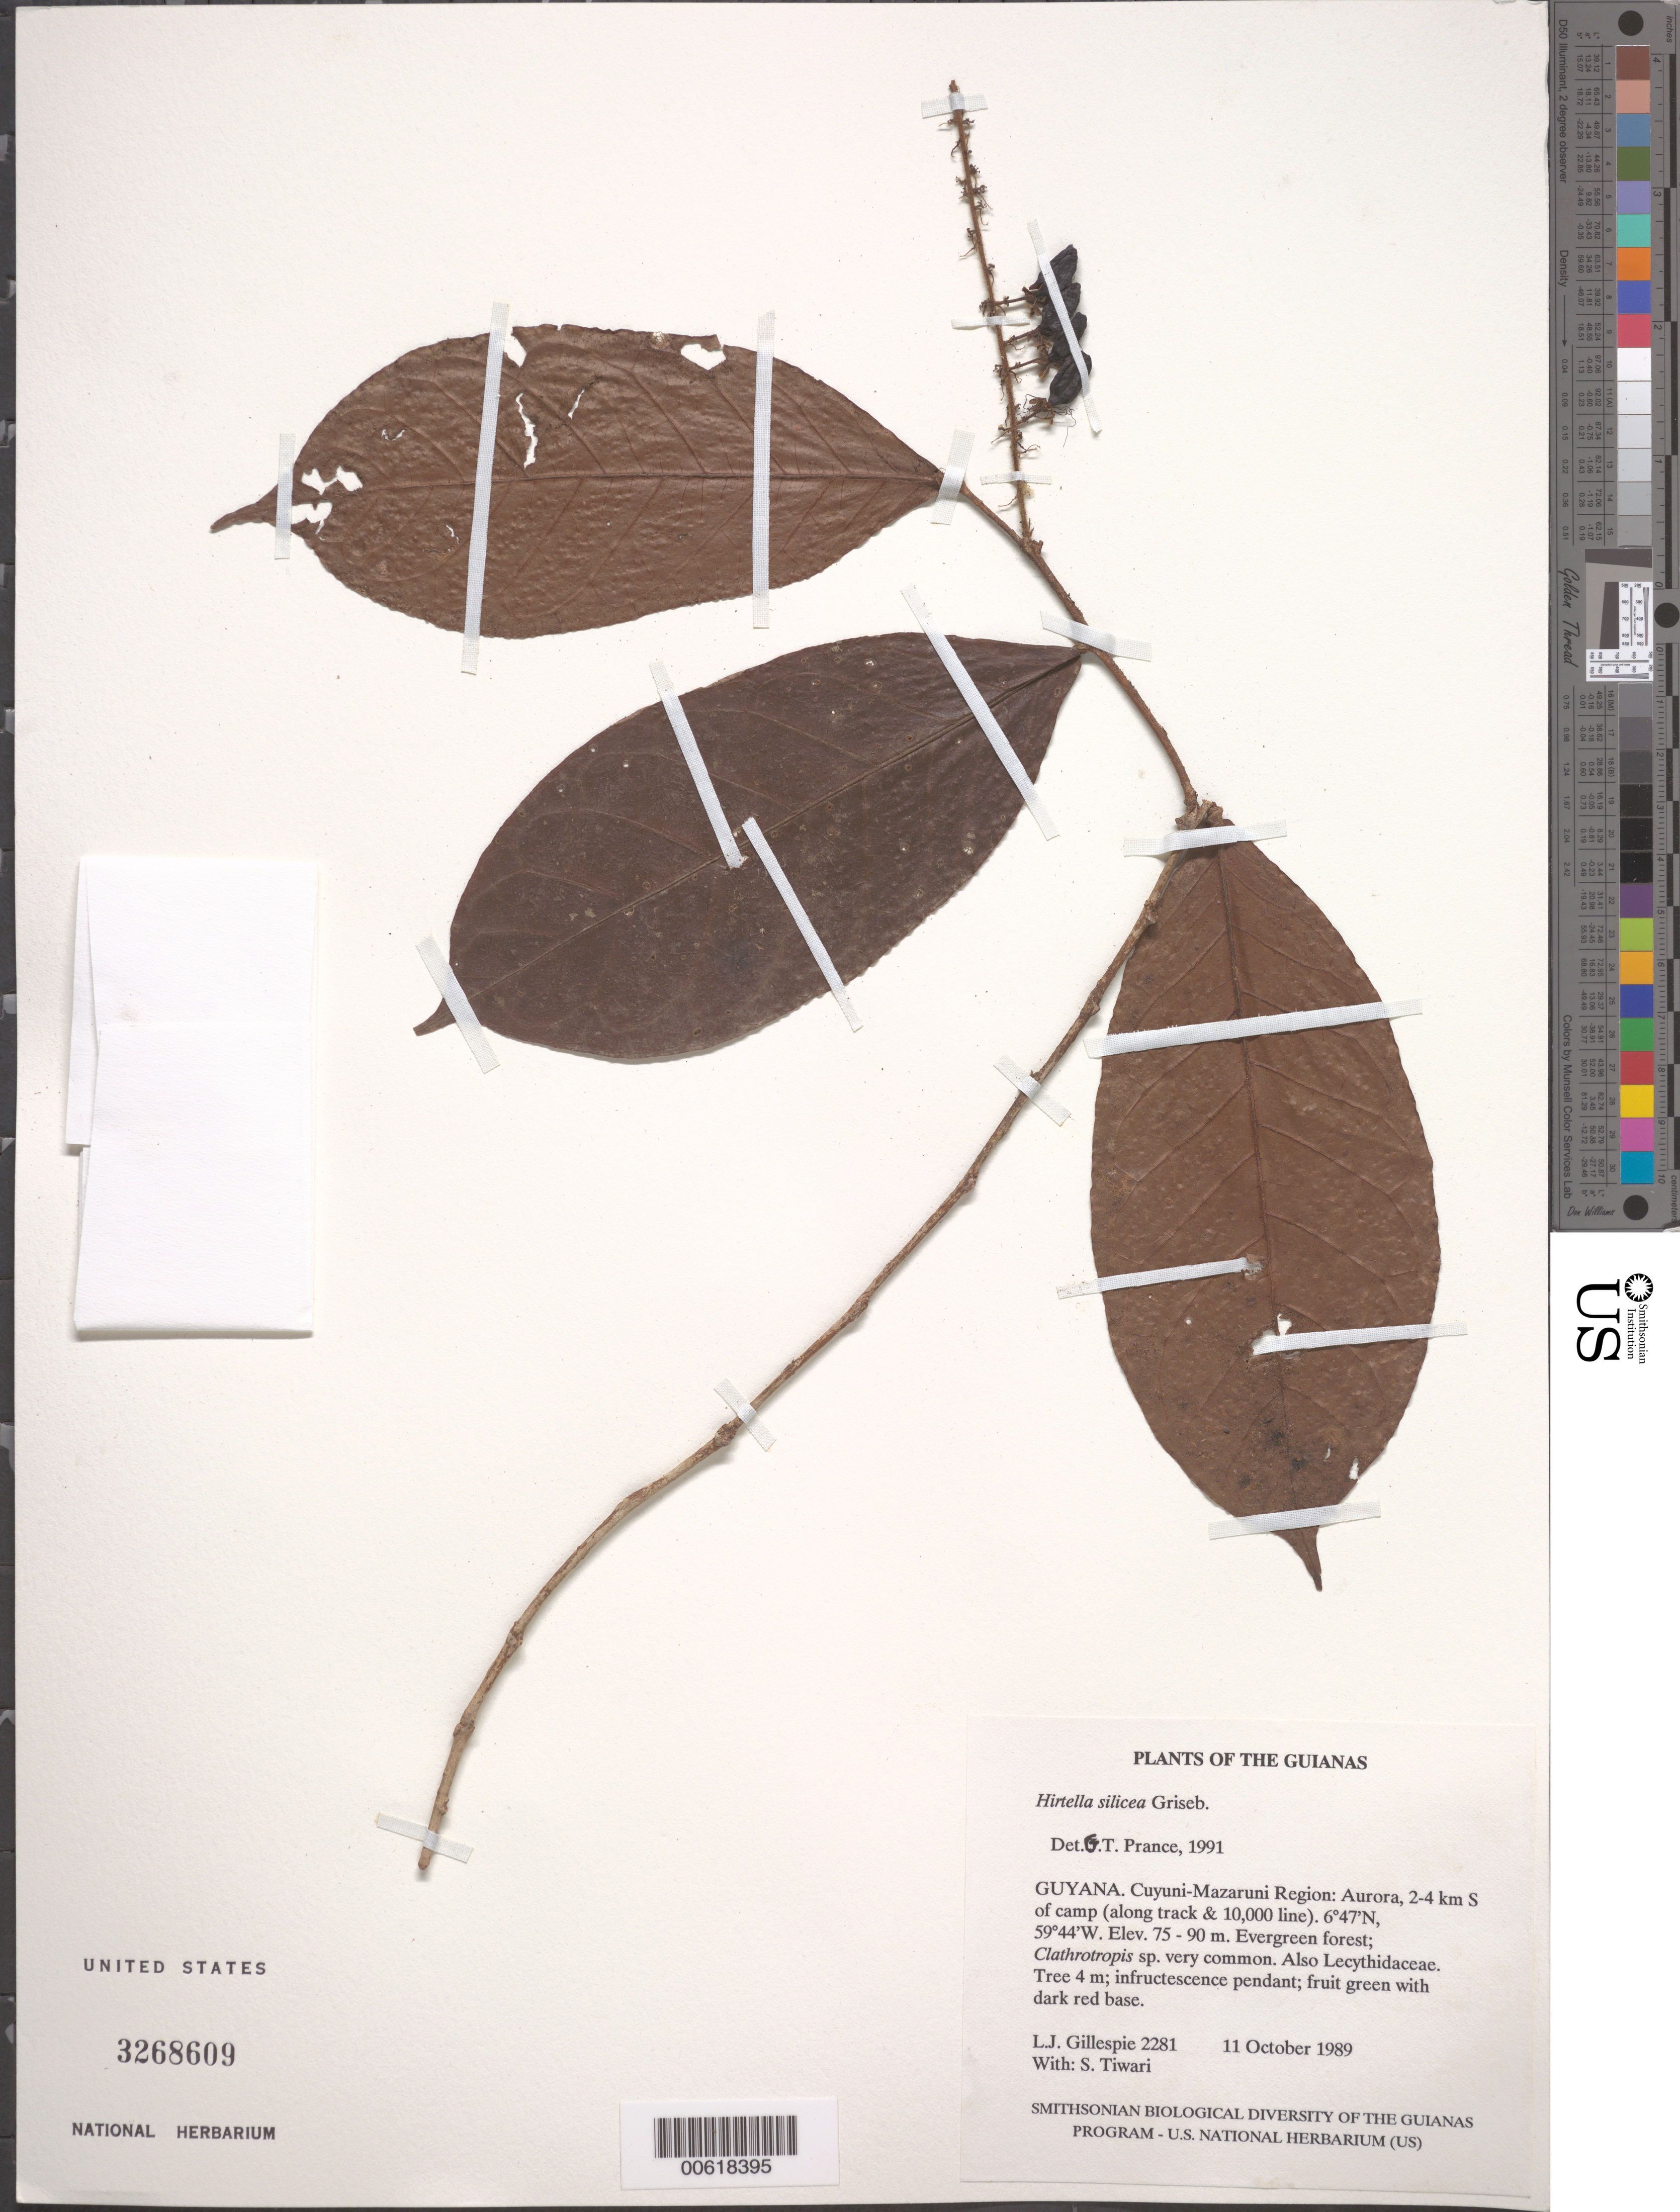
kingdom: Plantae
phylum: Tracheophyta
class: Magnoliopsida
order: Malpighiales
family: Chrysobalanaceae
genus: Hirtella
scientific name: Hirtella silicea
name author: Griseb.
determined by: Prance, G. T.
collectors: L. J. Gillespie & S. Tiwari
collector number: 2281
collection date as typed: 11 October 1989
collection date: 1989-10-11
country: Guyana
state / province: Cuyuni-Mazaruni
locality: Aurora, 2-4 km S of camp (along track & 10,000 line)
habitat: Evergreen forest; Clathrotropis sp. very common. Also Lecythidaceae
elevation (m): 75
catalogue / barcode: US 3268609